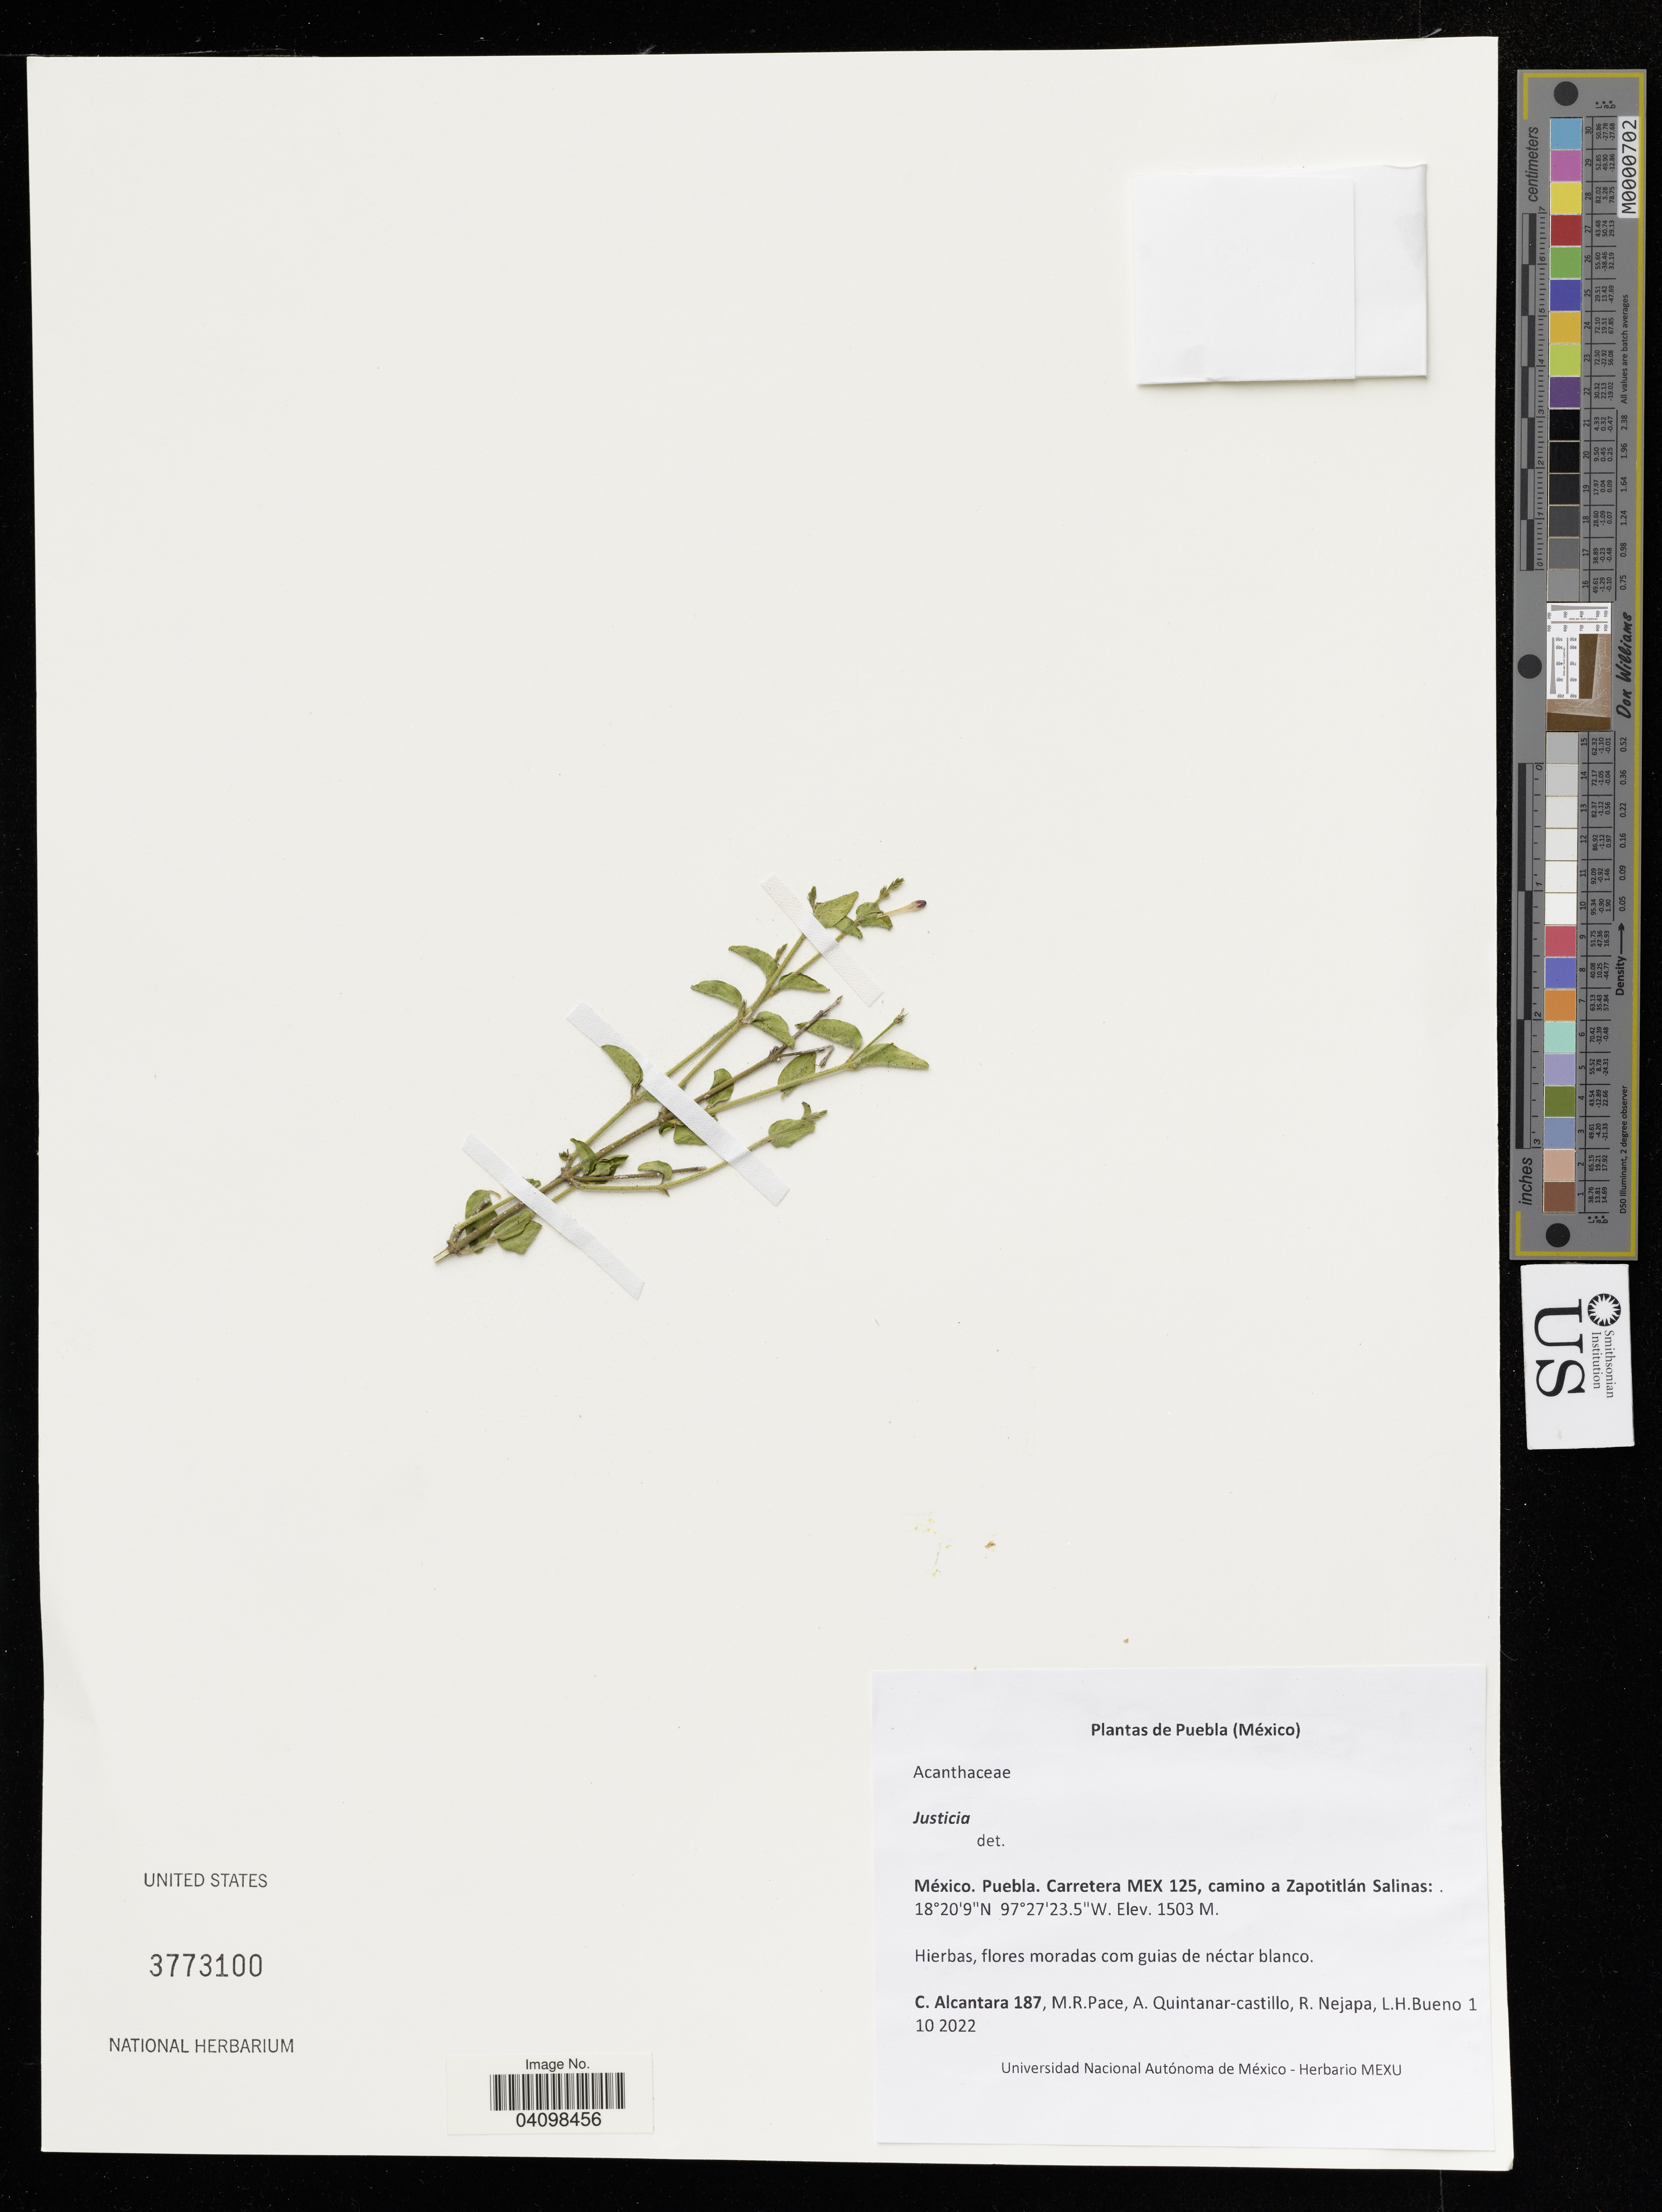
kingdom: Plantae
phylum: Tracheophyta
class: Magnoliopsida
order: Lamiales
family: Acanthaceae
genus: Justicia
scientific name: Justicia sp.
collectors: C. Alcantara, M. R. Pace & R. Nejapa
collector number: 187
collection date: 2022-10-01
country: Mexico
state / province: Puebla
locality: Carretera MEX 125, camino a Zapotitlán Salinas.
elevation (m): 1503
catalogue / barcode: US 3773100